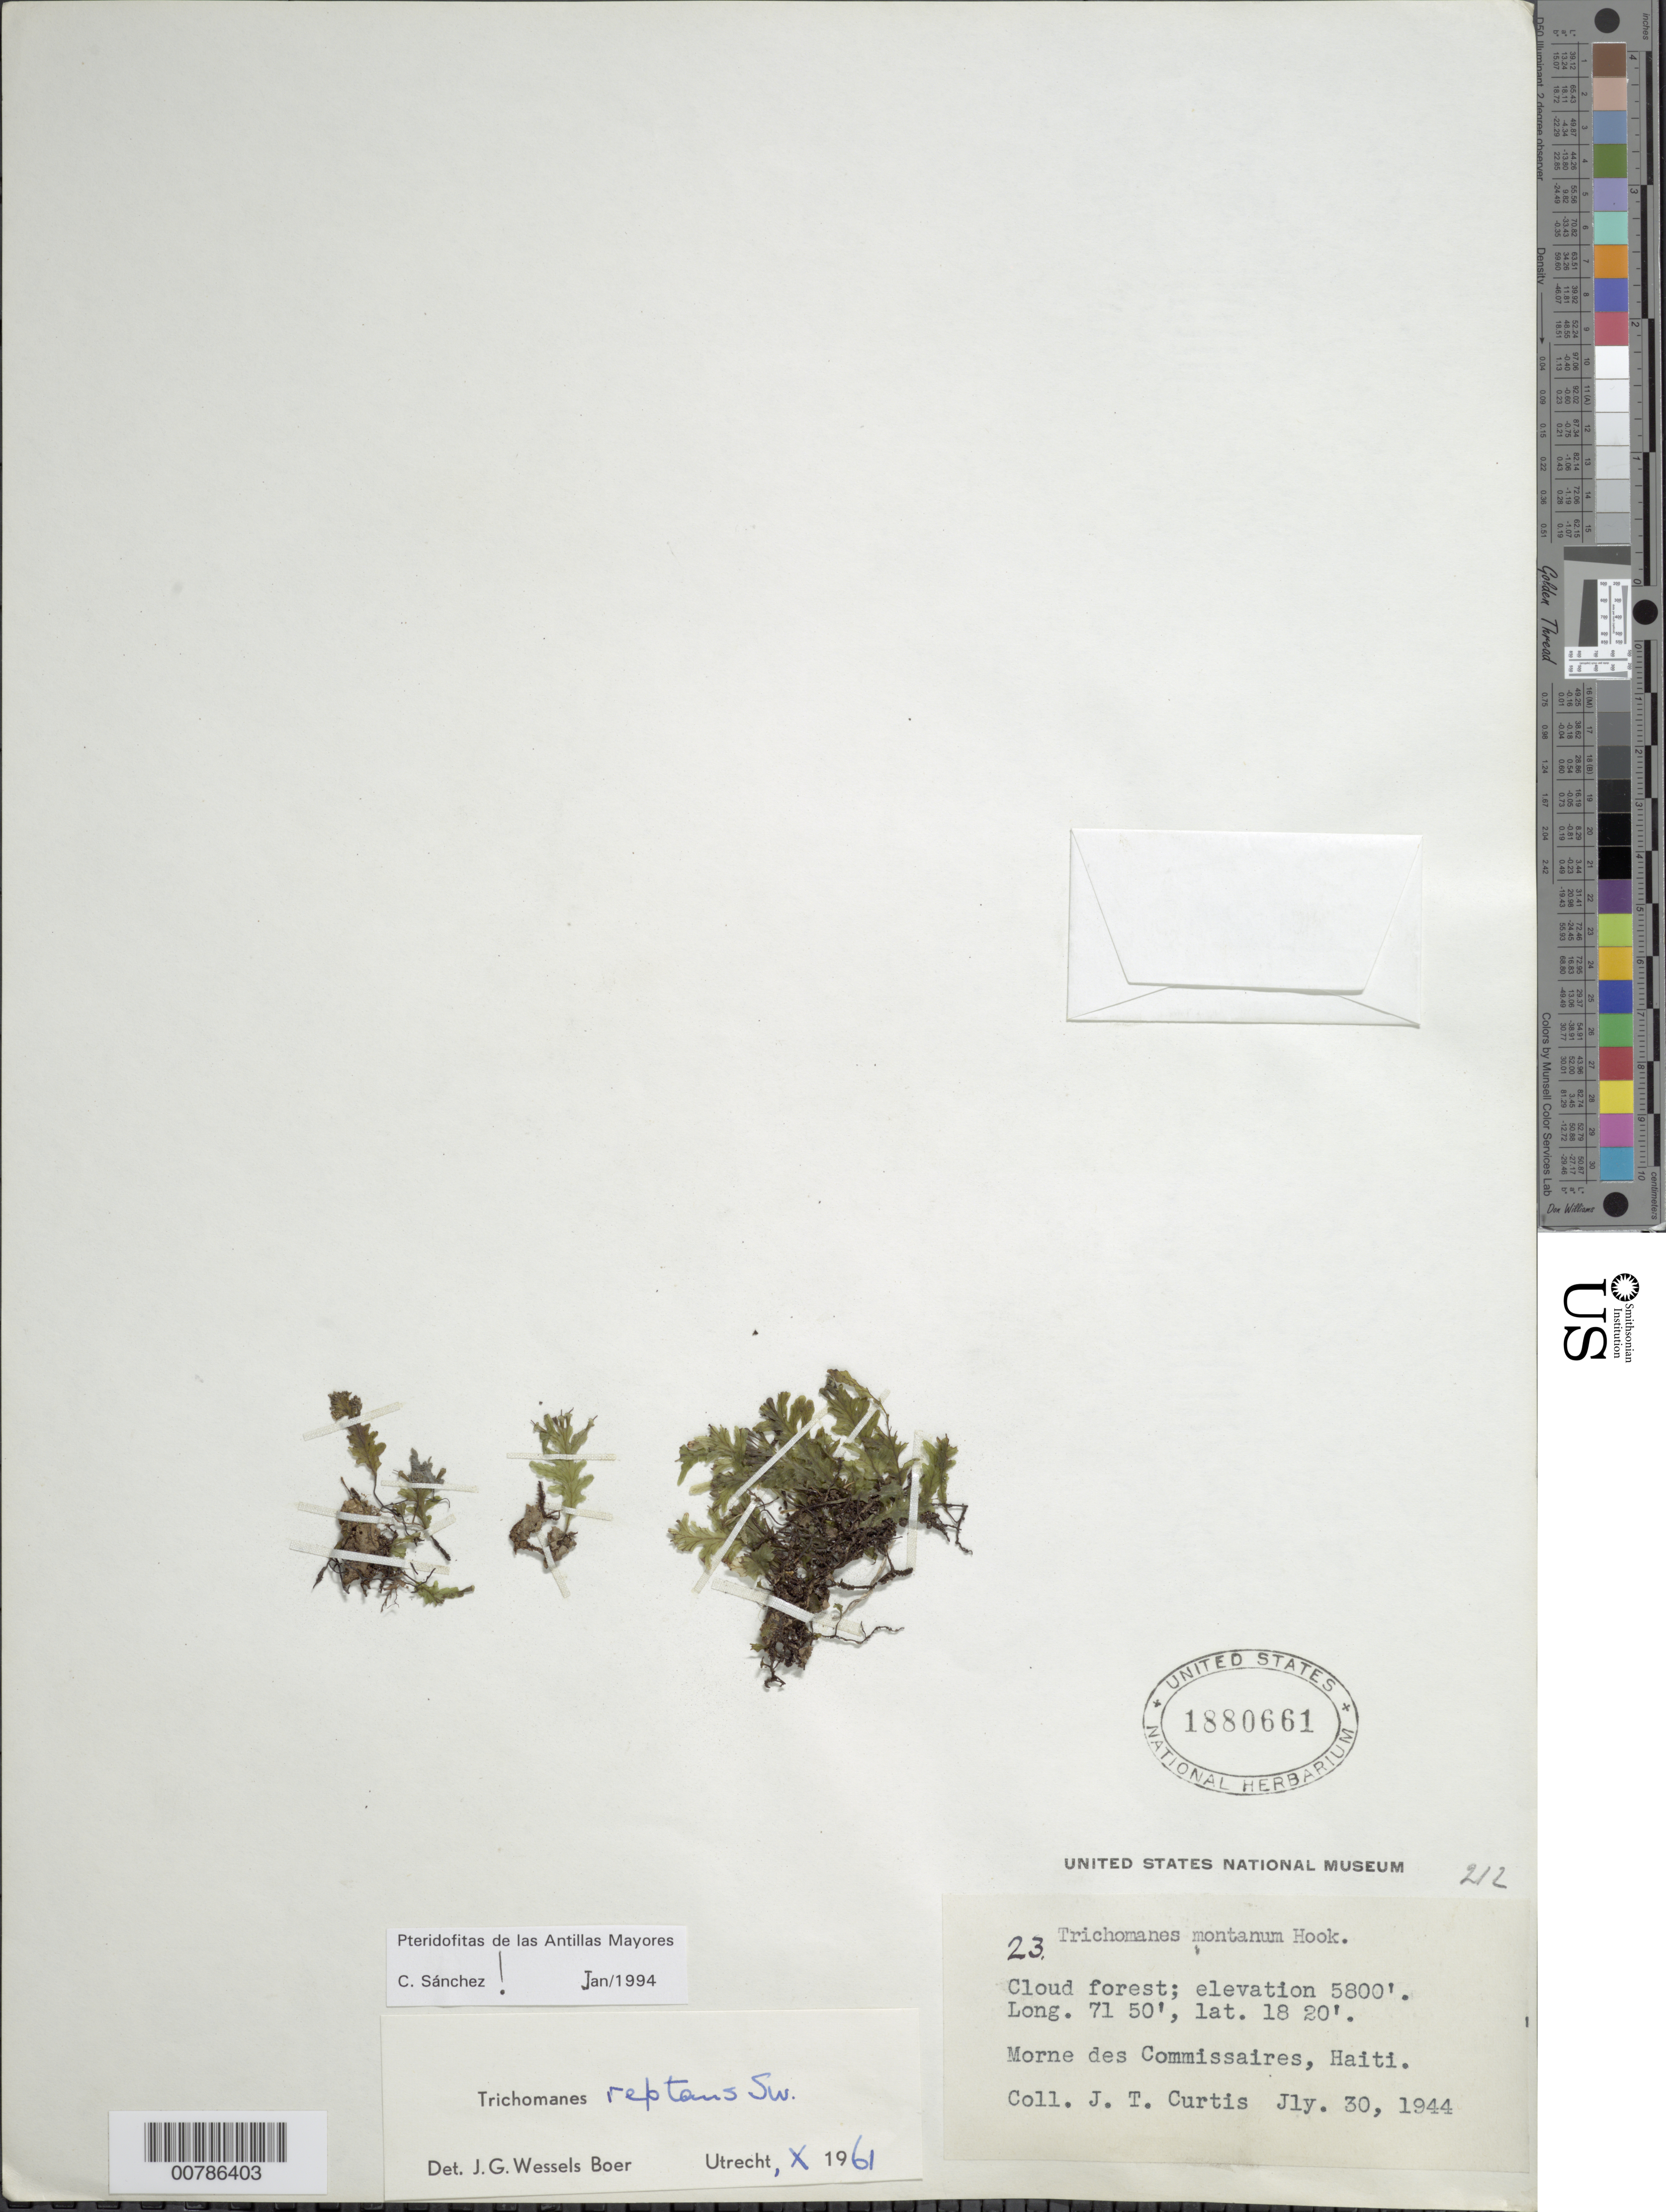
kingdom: Plantae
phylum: Tracheophyta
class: Polypodiopsida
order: Hymenophyllales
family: Hymenophyllaceae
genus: Didymoglossum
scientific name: Didymoglossum reptans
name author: (Sw.) C. Presl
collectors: J. Curtis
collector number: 23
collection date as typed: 30 Jul 1944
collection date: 1944-07-30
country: Haiti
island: Hispaniola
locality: Morne des Commissaires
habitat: Cloud forest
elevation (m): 1768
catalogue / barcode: US 1880661